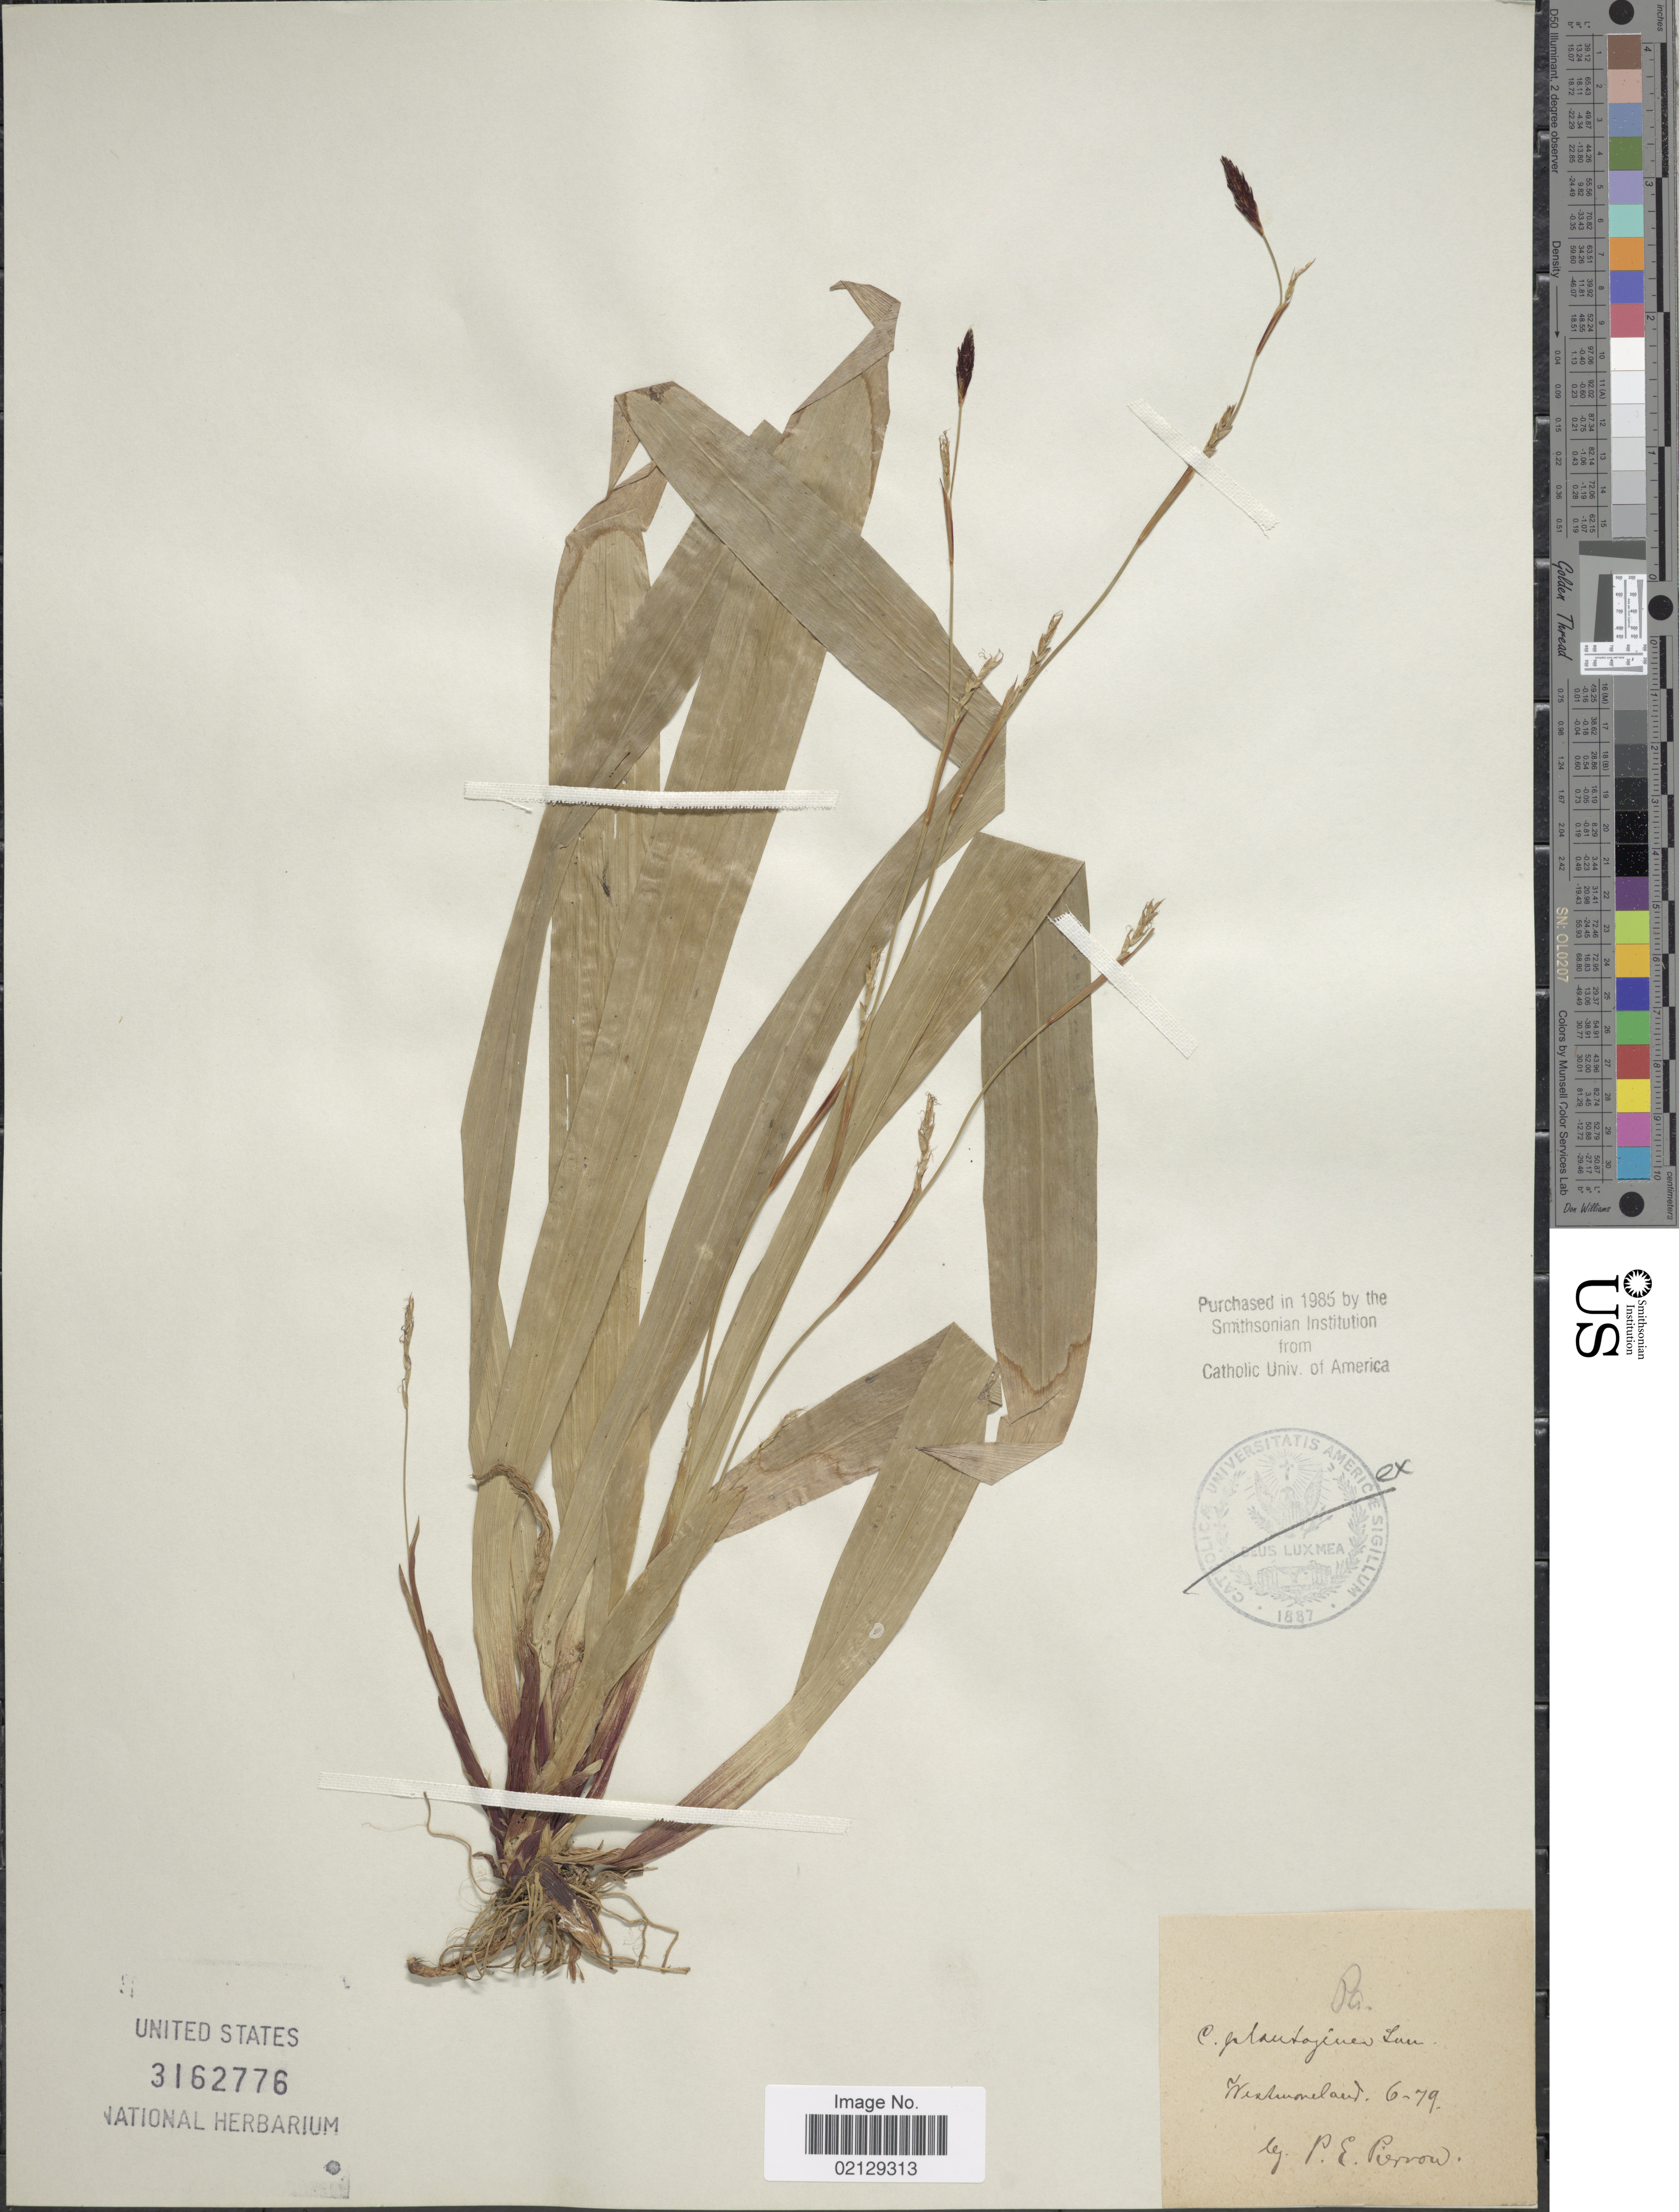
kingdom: Plantae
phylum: Tracheophyta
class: Liliopsida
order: Poales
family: Cyperaceae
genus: Carex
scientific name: Carex plantaginea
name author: Lam.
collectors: P. Pierron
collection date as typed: Transcribed d/m/y: /6/79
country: United States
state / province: Pennsylvania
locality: Westmoreland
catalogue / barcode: US 3162776